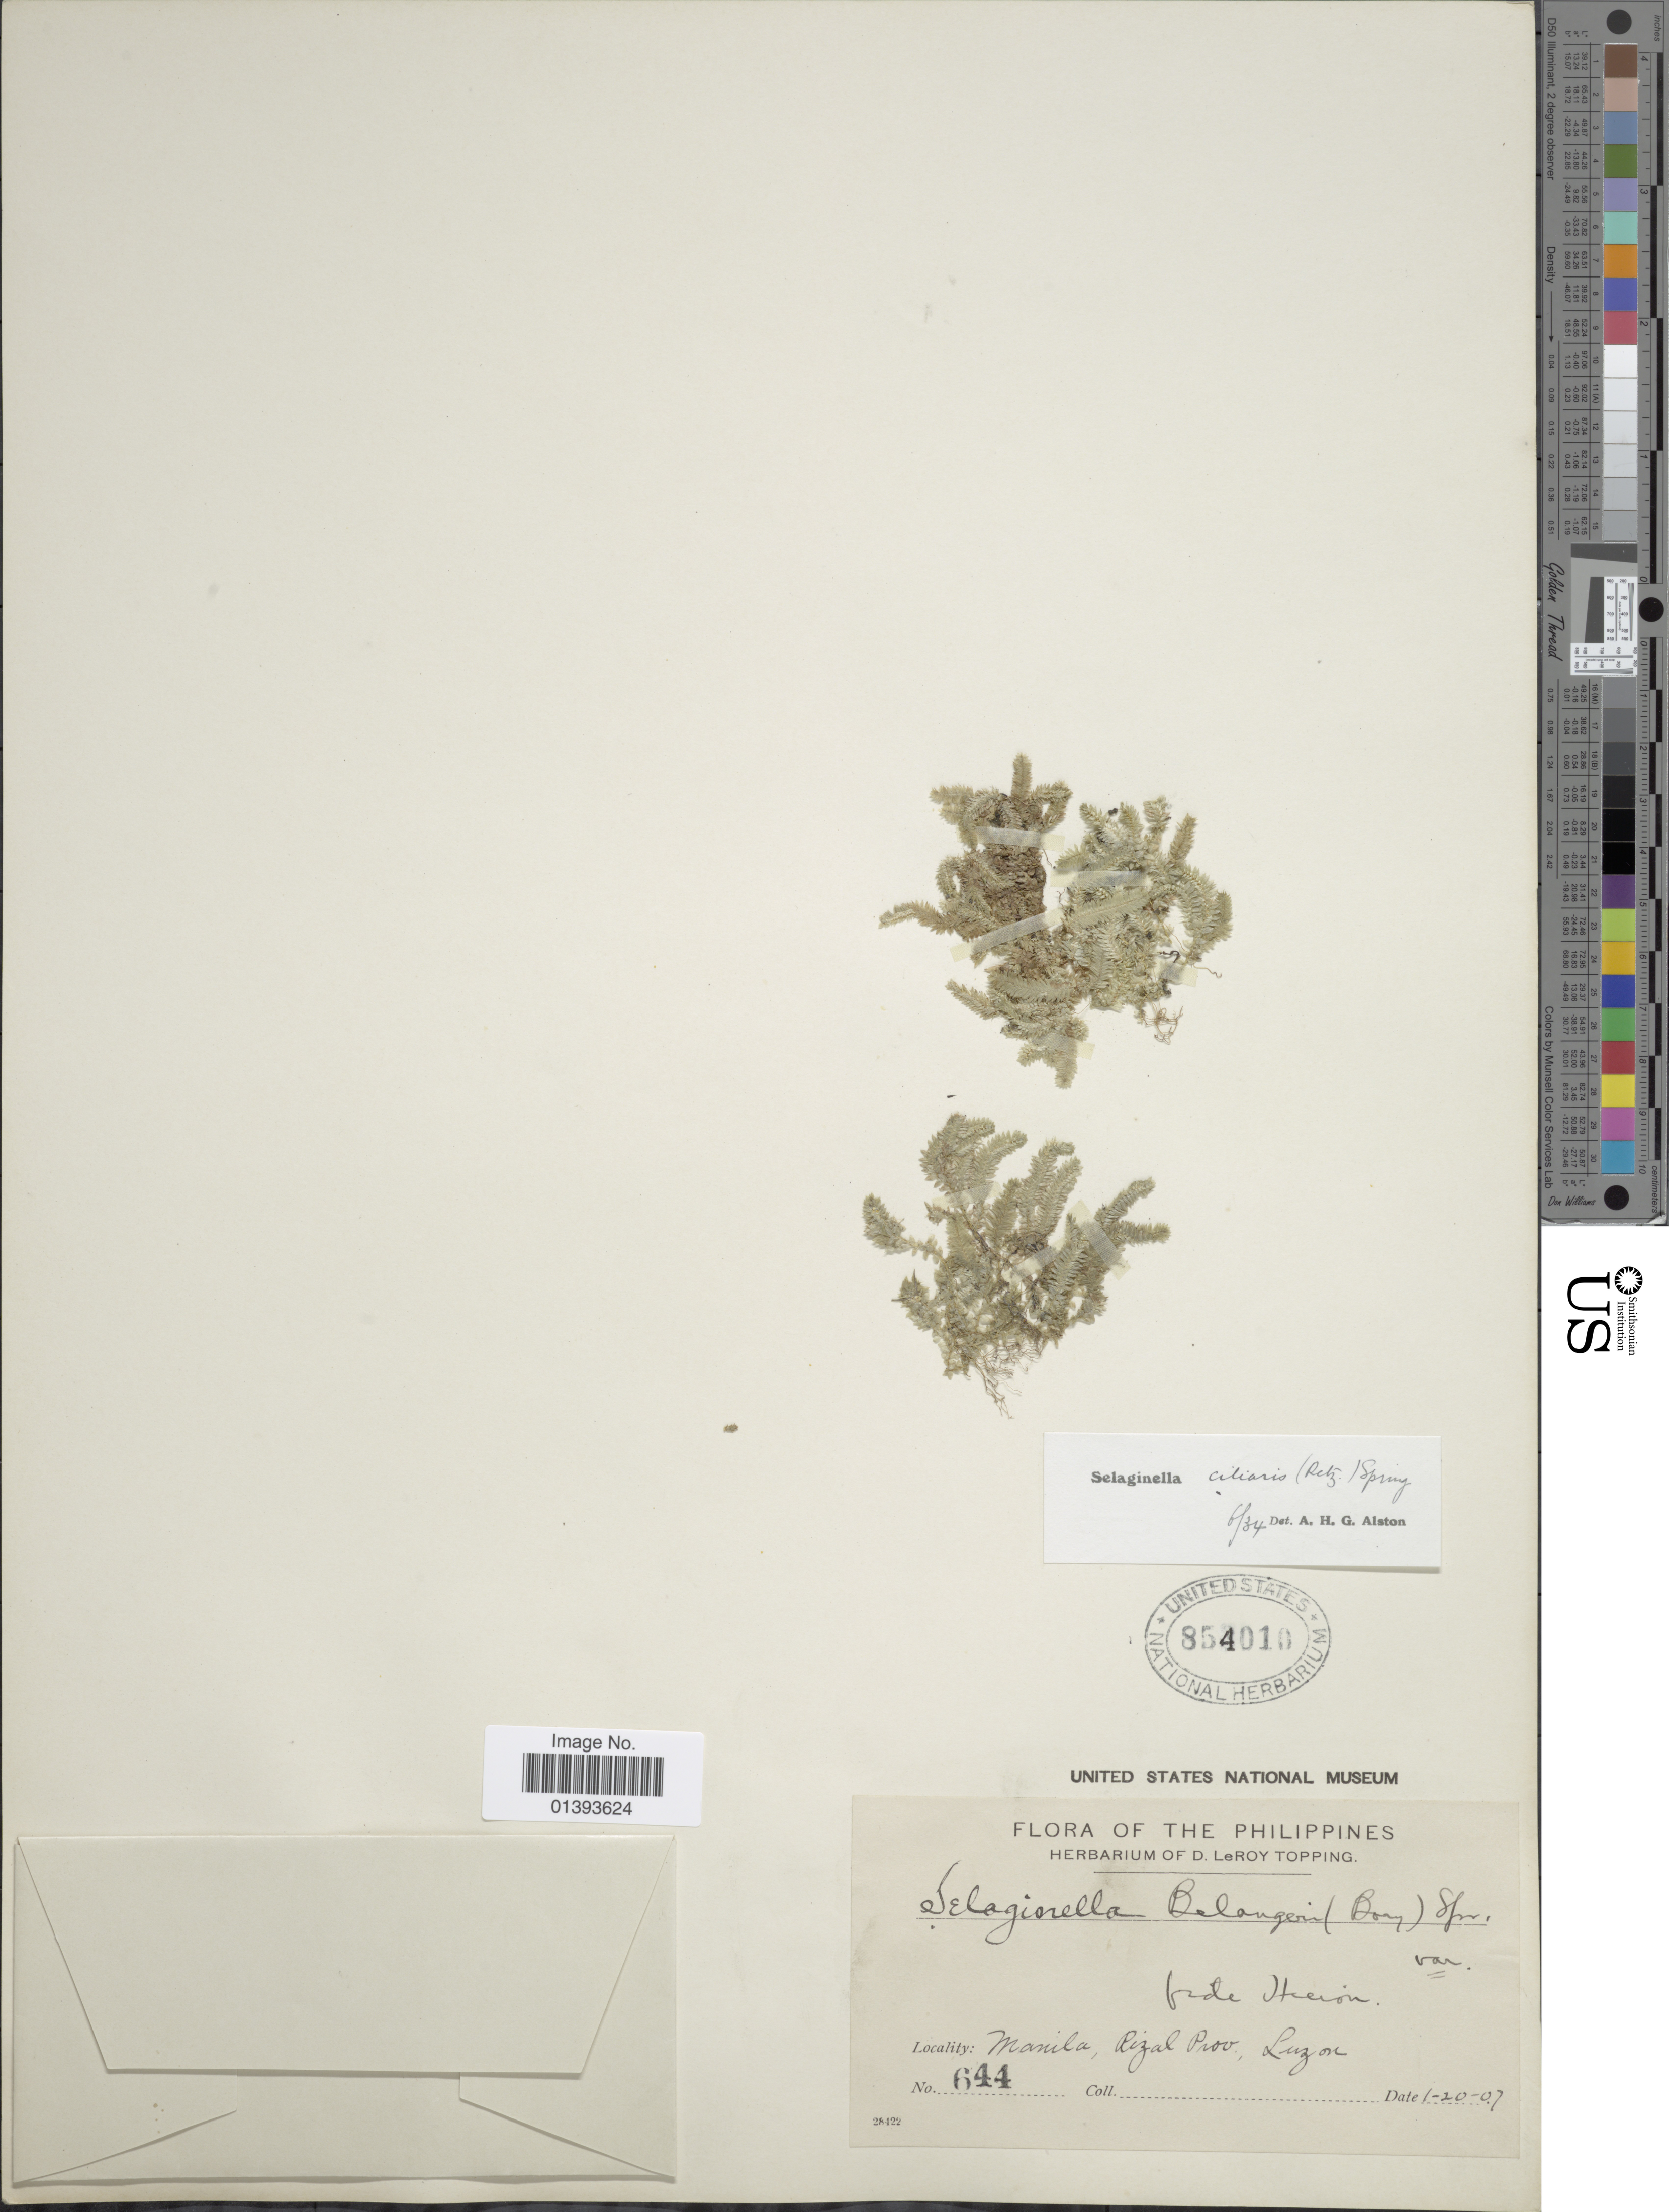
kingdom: Plantae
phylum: Tracheophyta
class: Lycopodiopsida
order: Selaginellales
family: Selaginellaceae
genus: Selaginella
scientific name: Selaginella ciliaris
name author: (Retz.) Spring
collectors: ex herb. D. LeRoy Topping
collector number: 644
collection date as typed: Transcribed d/m/y: 20/1/7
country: Philippines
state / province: Central Luzon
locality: Manila, Rizal Prov.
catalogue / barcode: US 854010